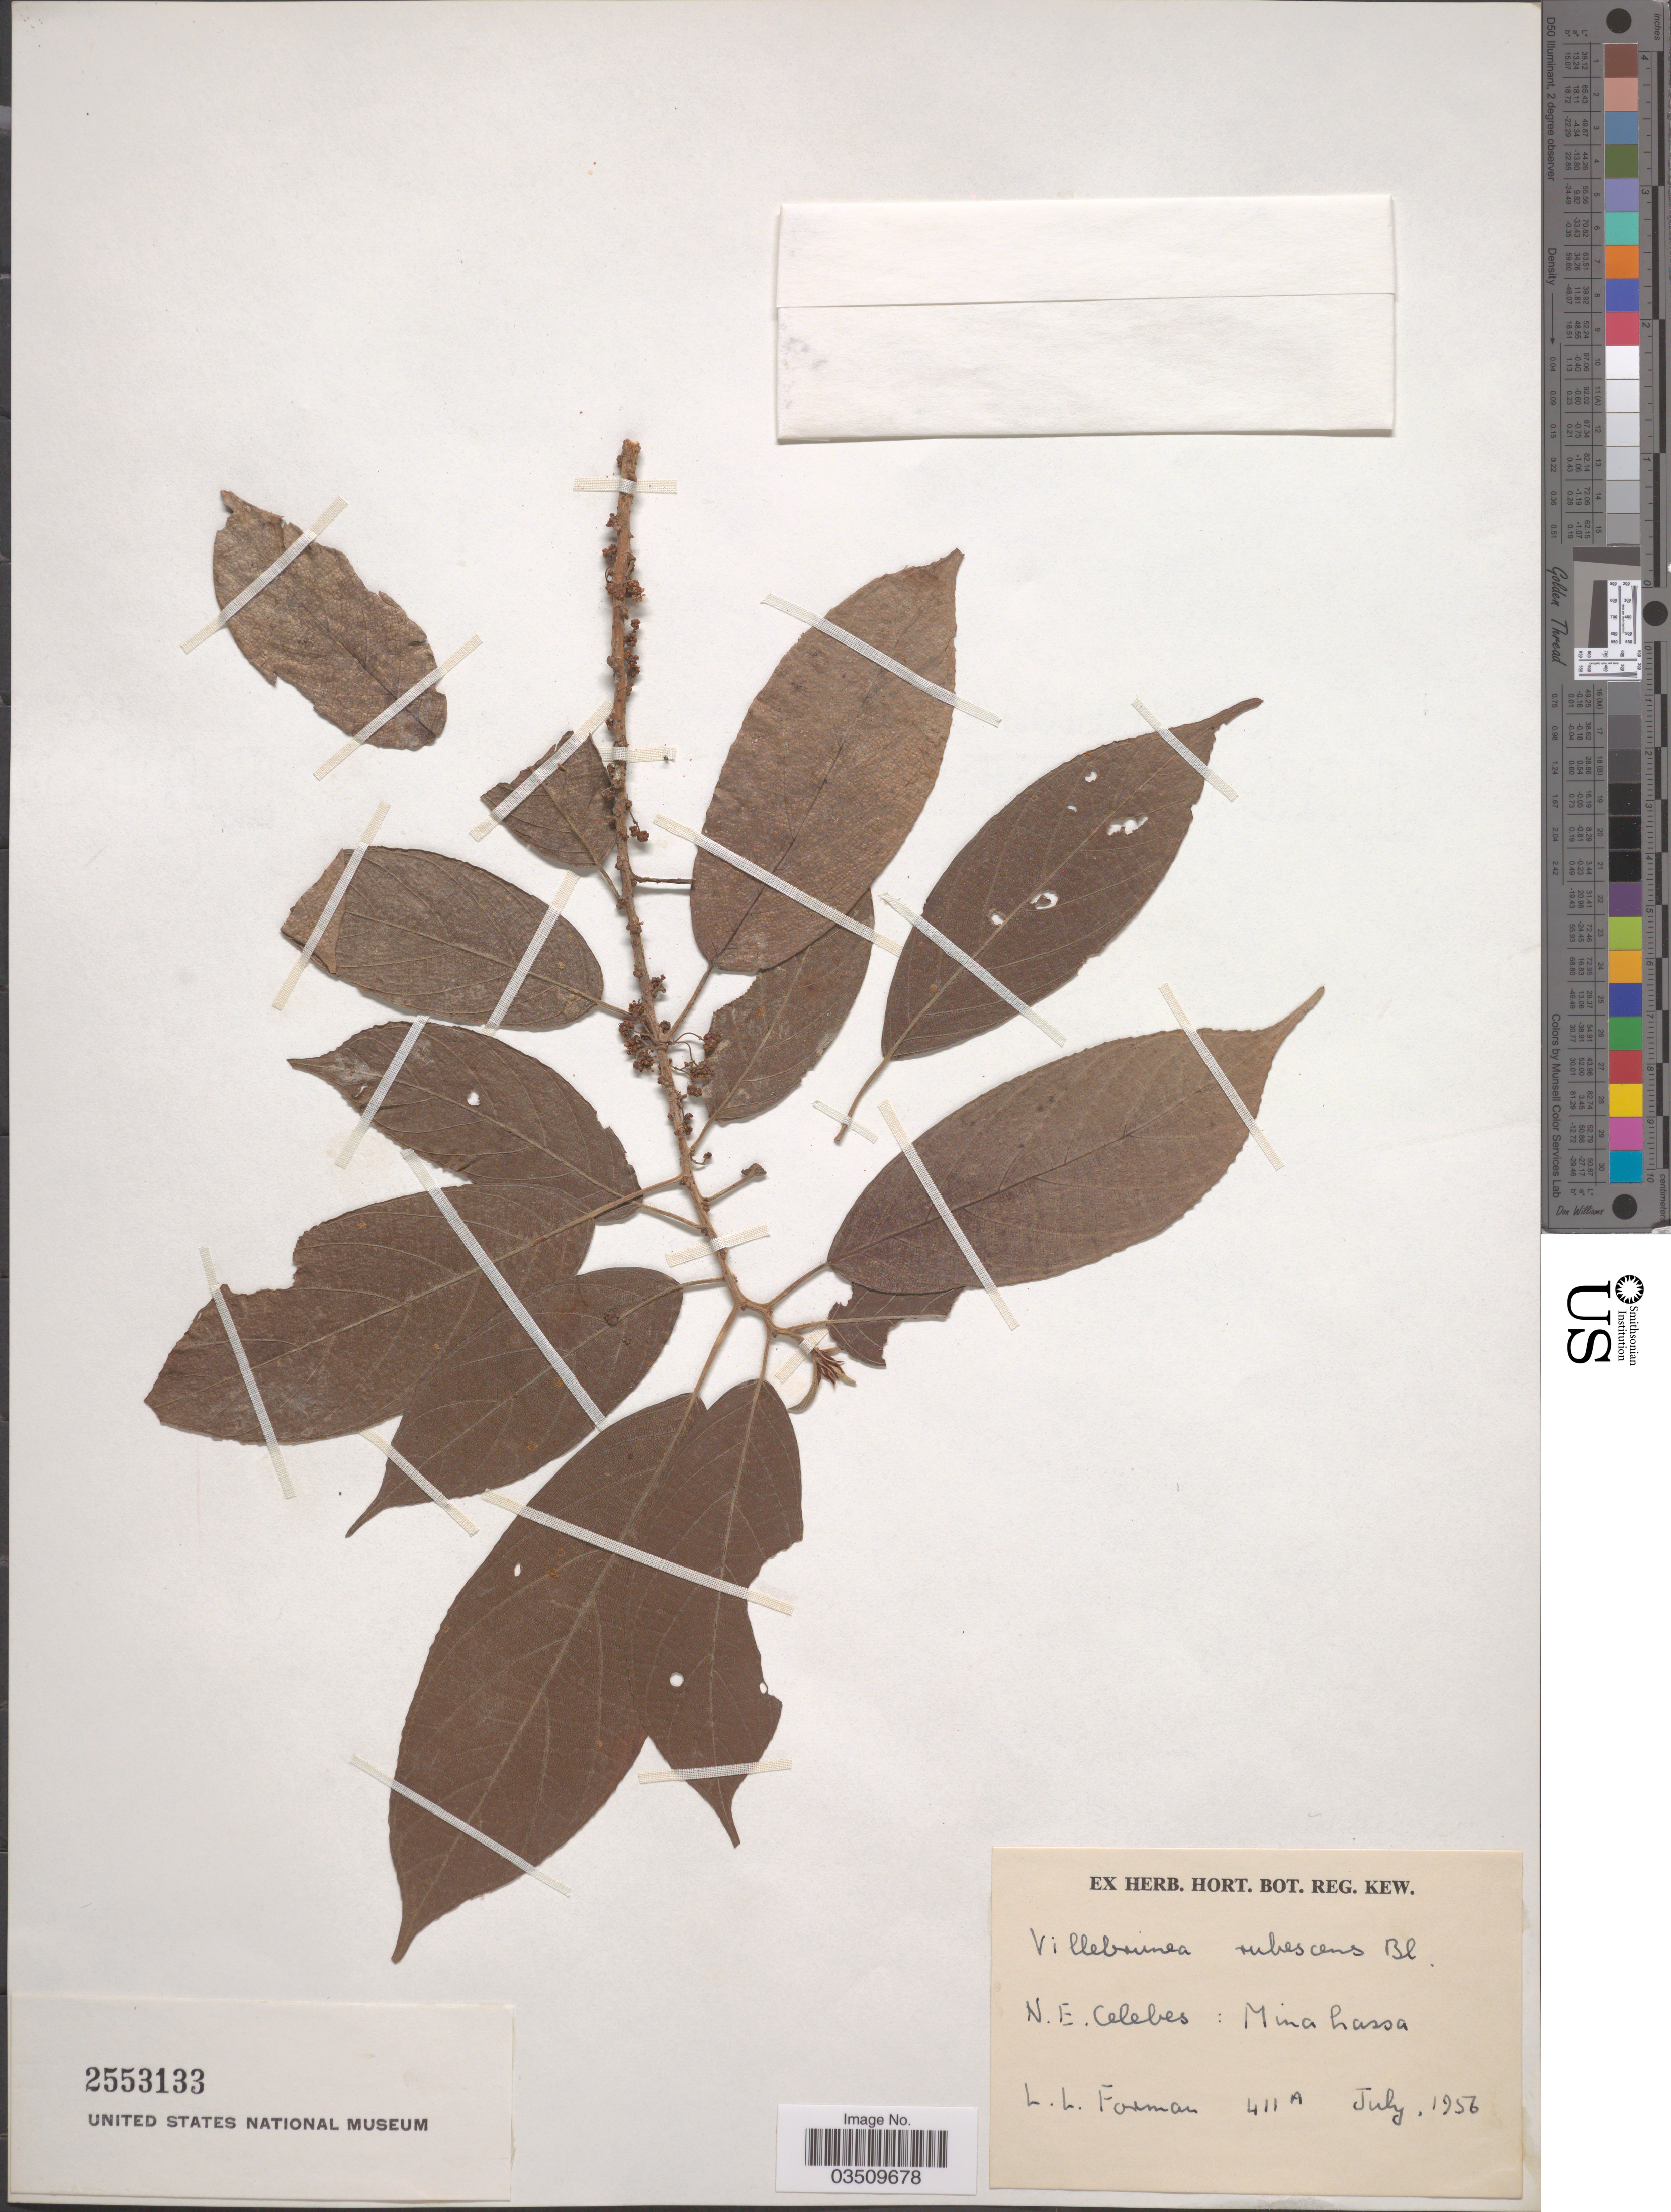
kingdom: Plantae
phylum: Tracheophyta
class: Magnoliopsida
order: Rosales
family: Urticaceae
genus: Oreocnide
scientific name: Oreocnide rubescens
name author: (Blume) Miq.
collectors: L. Forman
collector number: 411A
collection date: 1956-07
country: Indonesia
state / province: Sulawesi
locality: N.E. Celebes: Minahassa.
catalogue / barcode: US 2553133